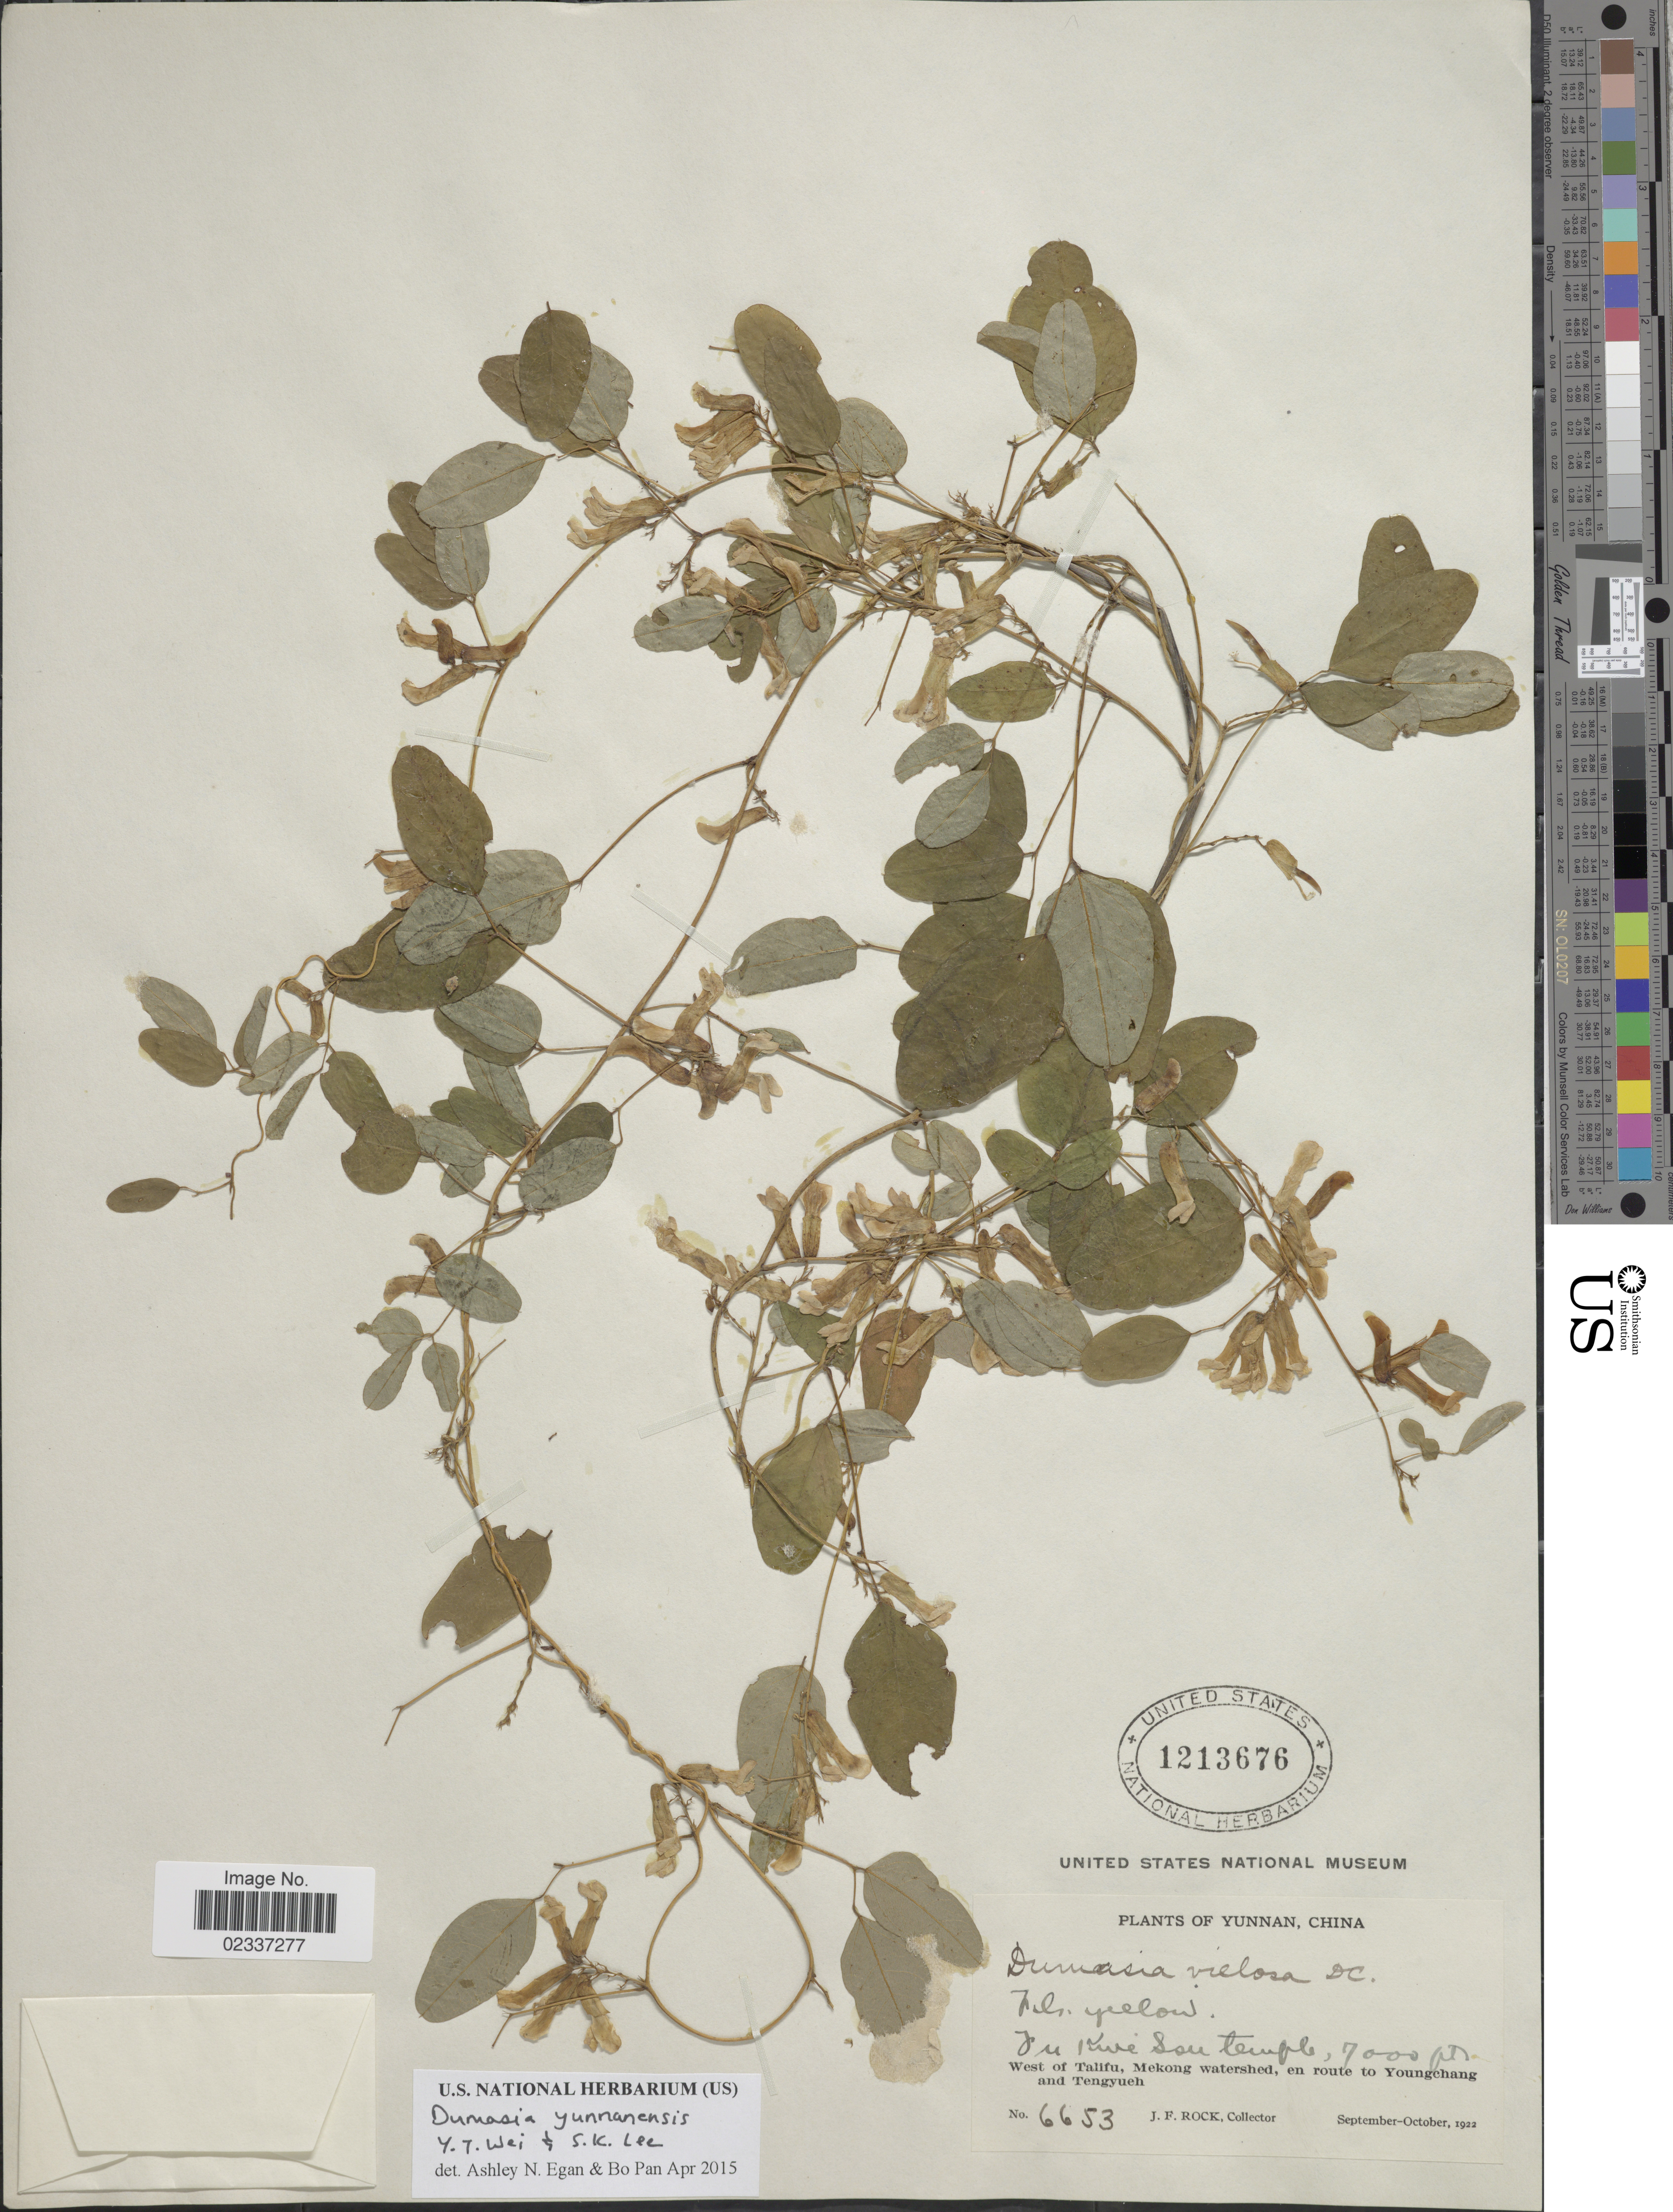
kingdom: Plantae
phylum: Tracheophyta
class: Magnoliopsida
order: Fabales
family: Fabaceae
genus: Dumasia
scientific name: Dumasia yunnanensis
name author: Y.T. Wei & S.K. Lee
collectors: J. Rock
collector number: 6653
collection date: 1922-09/1922-10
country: China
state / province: Yunnan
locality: Yunnan, China, West of Talifu, Mekong watershed, en route to Youngchang and Tengyueh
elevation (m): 2134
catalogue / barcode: US 1213676